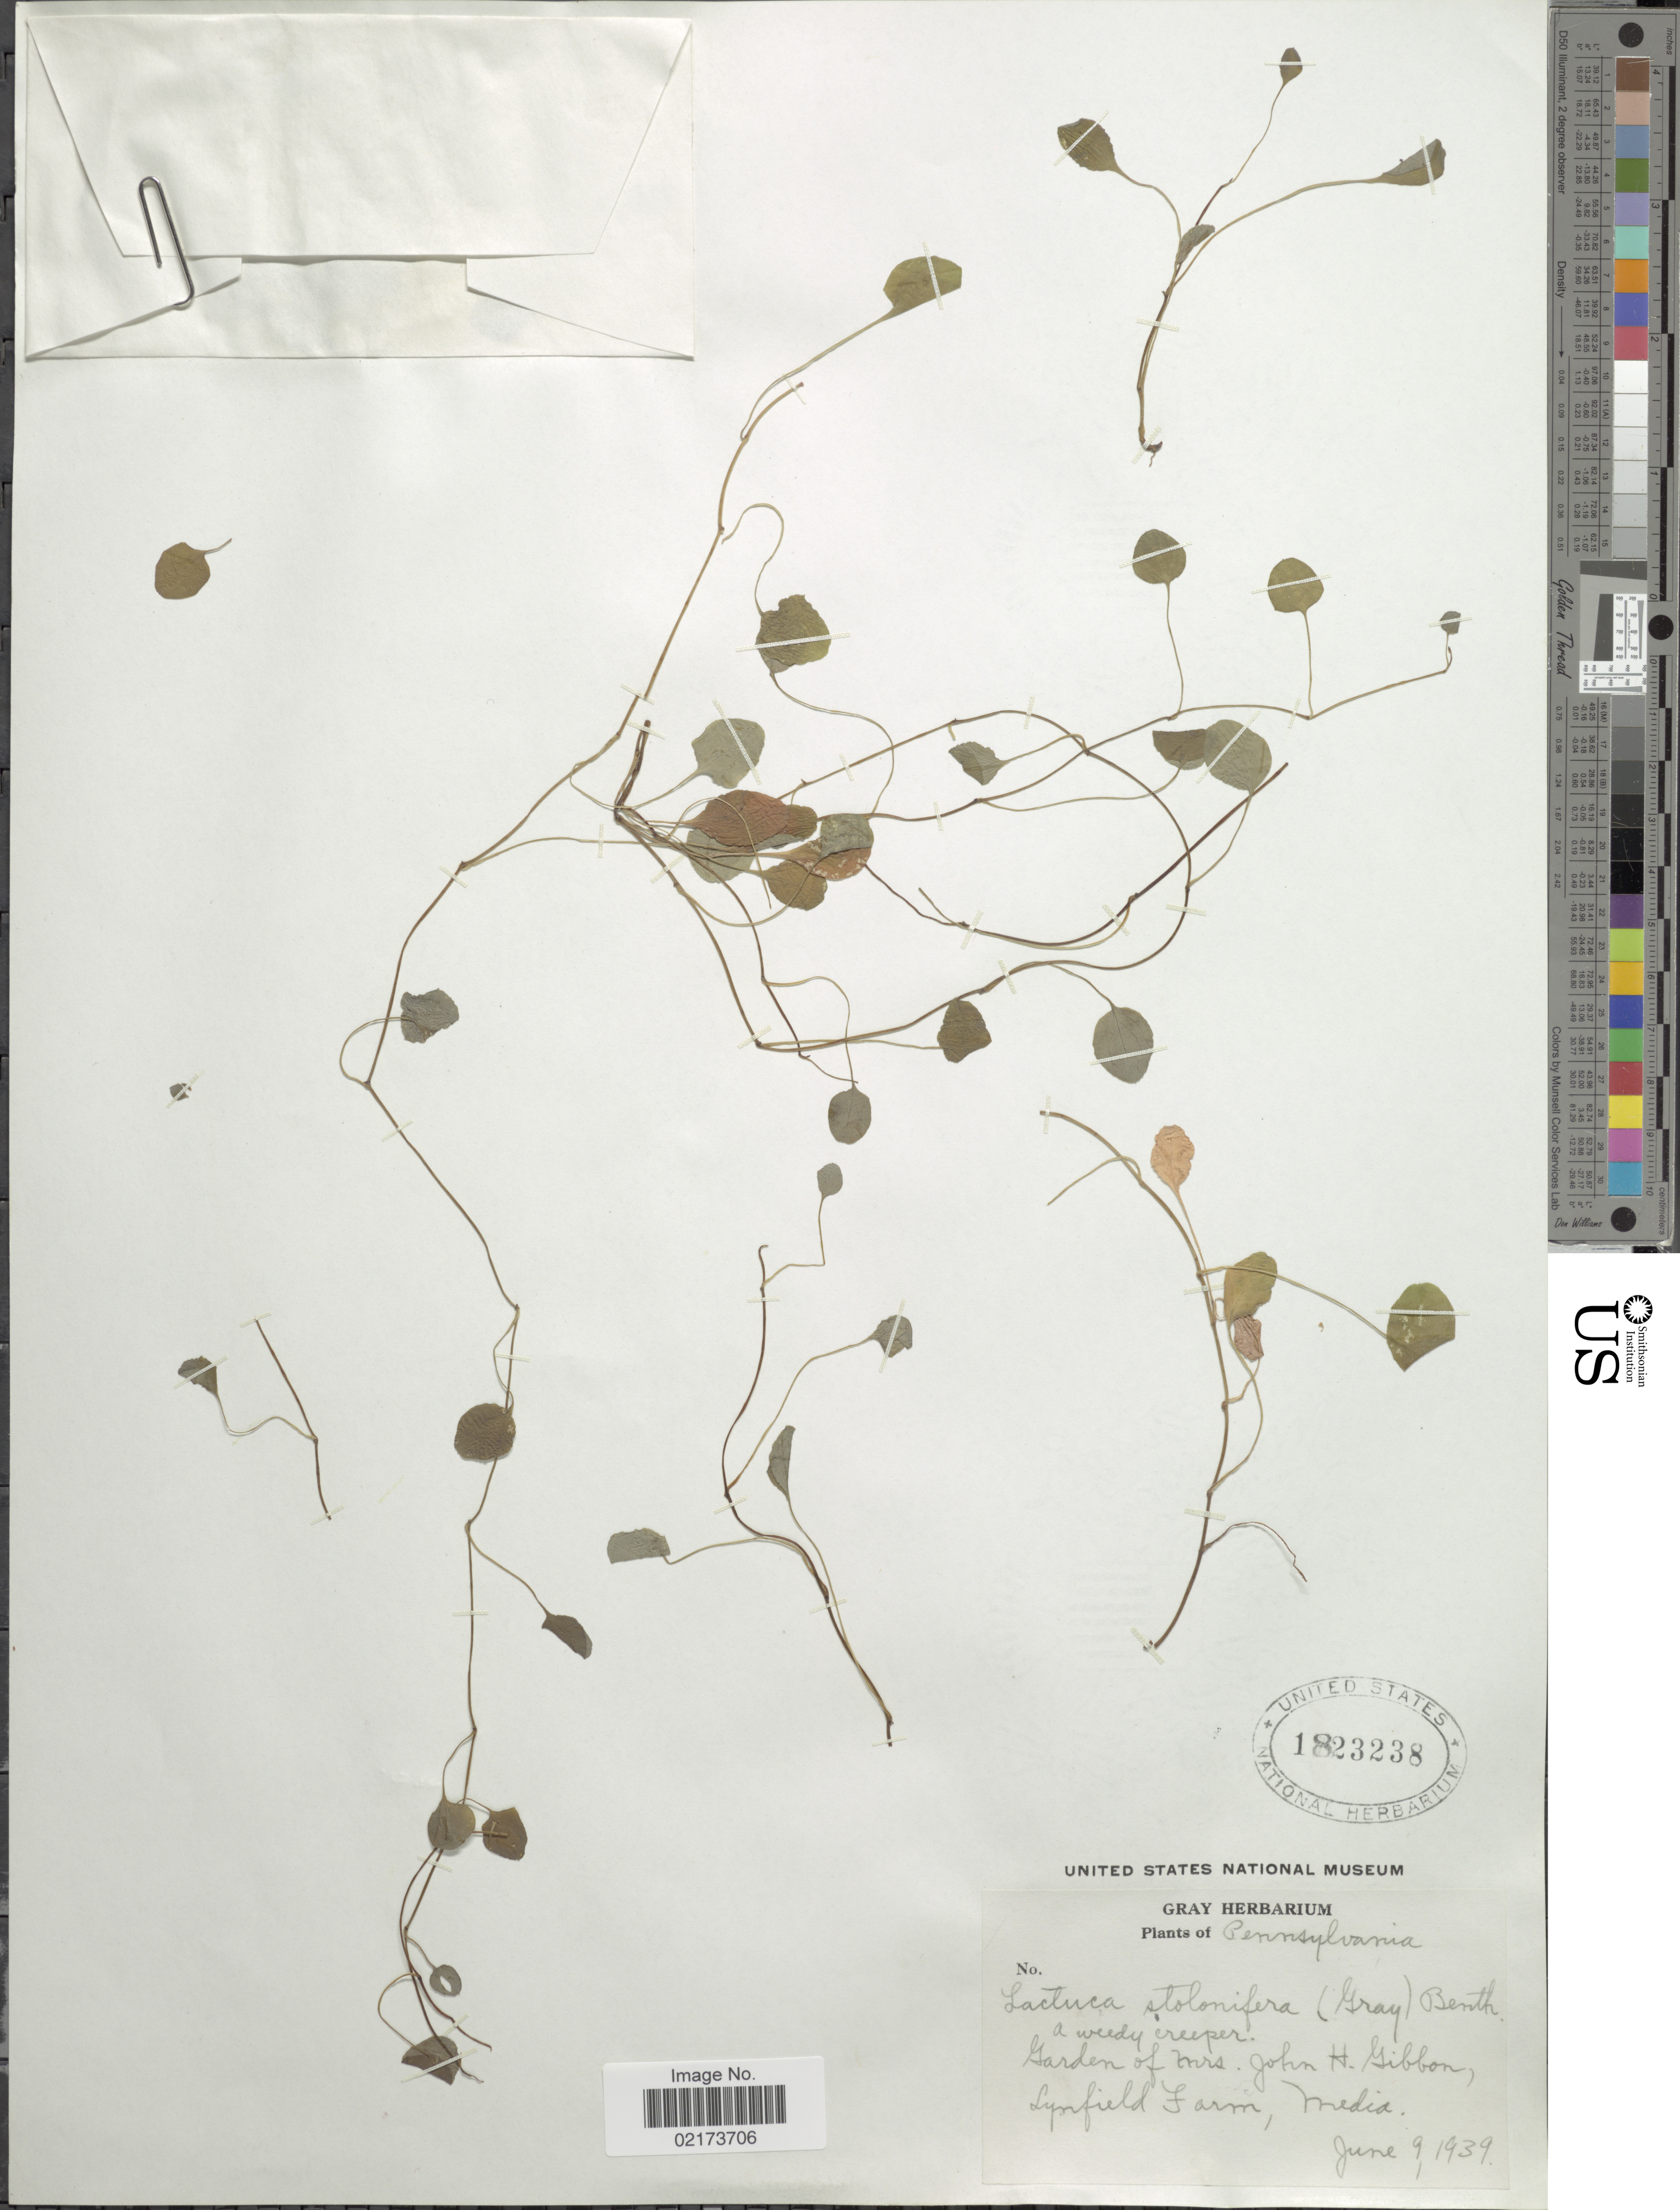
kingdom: Plantae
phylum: Tracheophyta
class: Magnoliopsida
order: Asterales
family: Asteraceae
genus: Ixeris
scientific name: Ixeris stolonifera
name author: A. Gray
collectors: J. Gibbon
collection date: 1939-06-09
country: United States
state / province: Pennsylvania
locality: Garden of Mrs. John H. Gibbon, Lynfield Farm, Media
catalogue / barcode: US 1823238